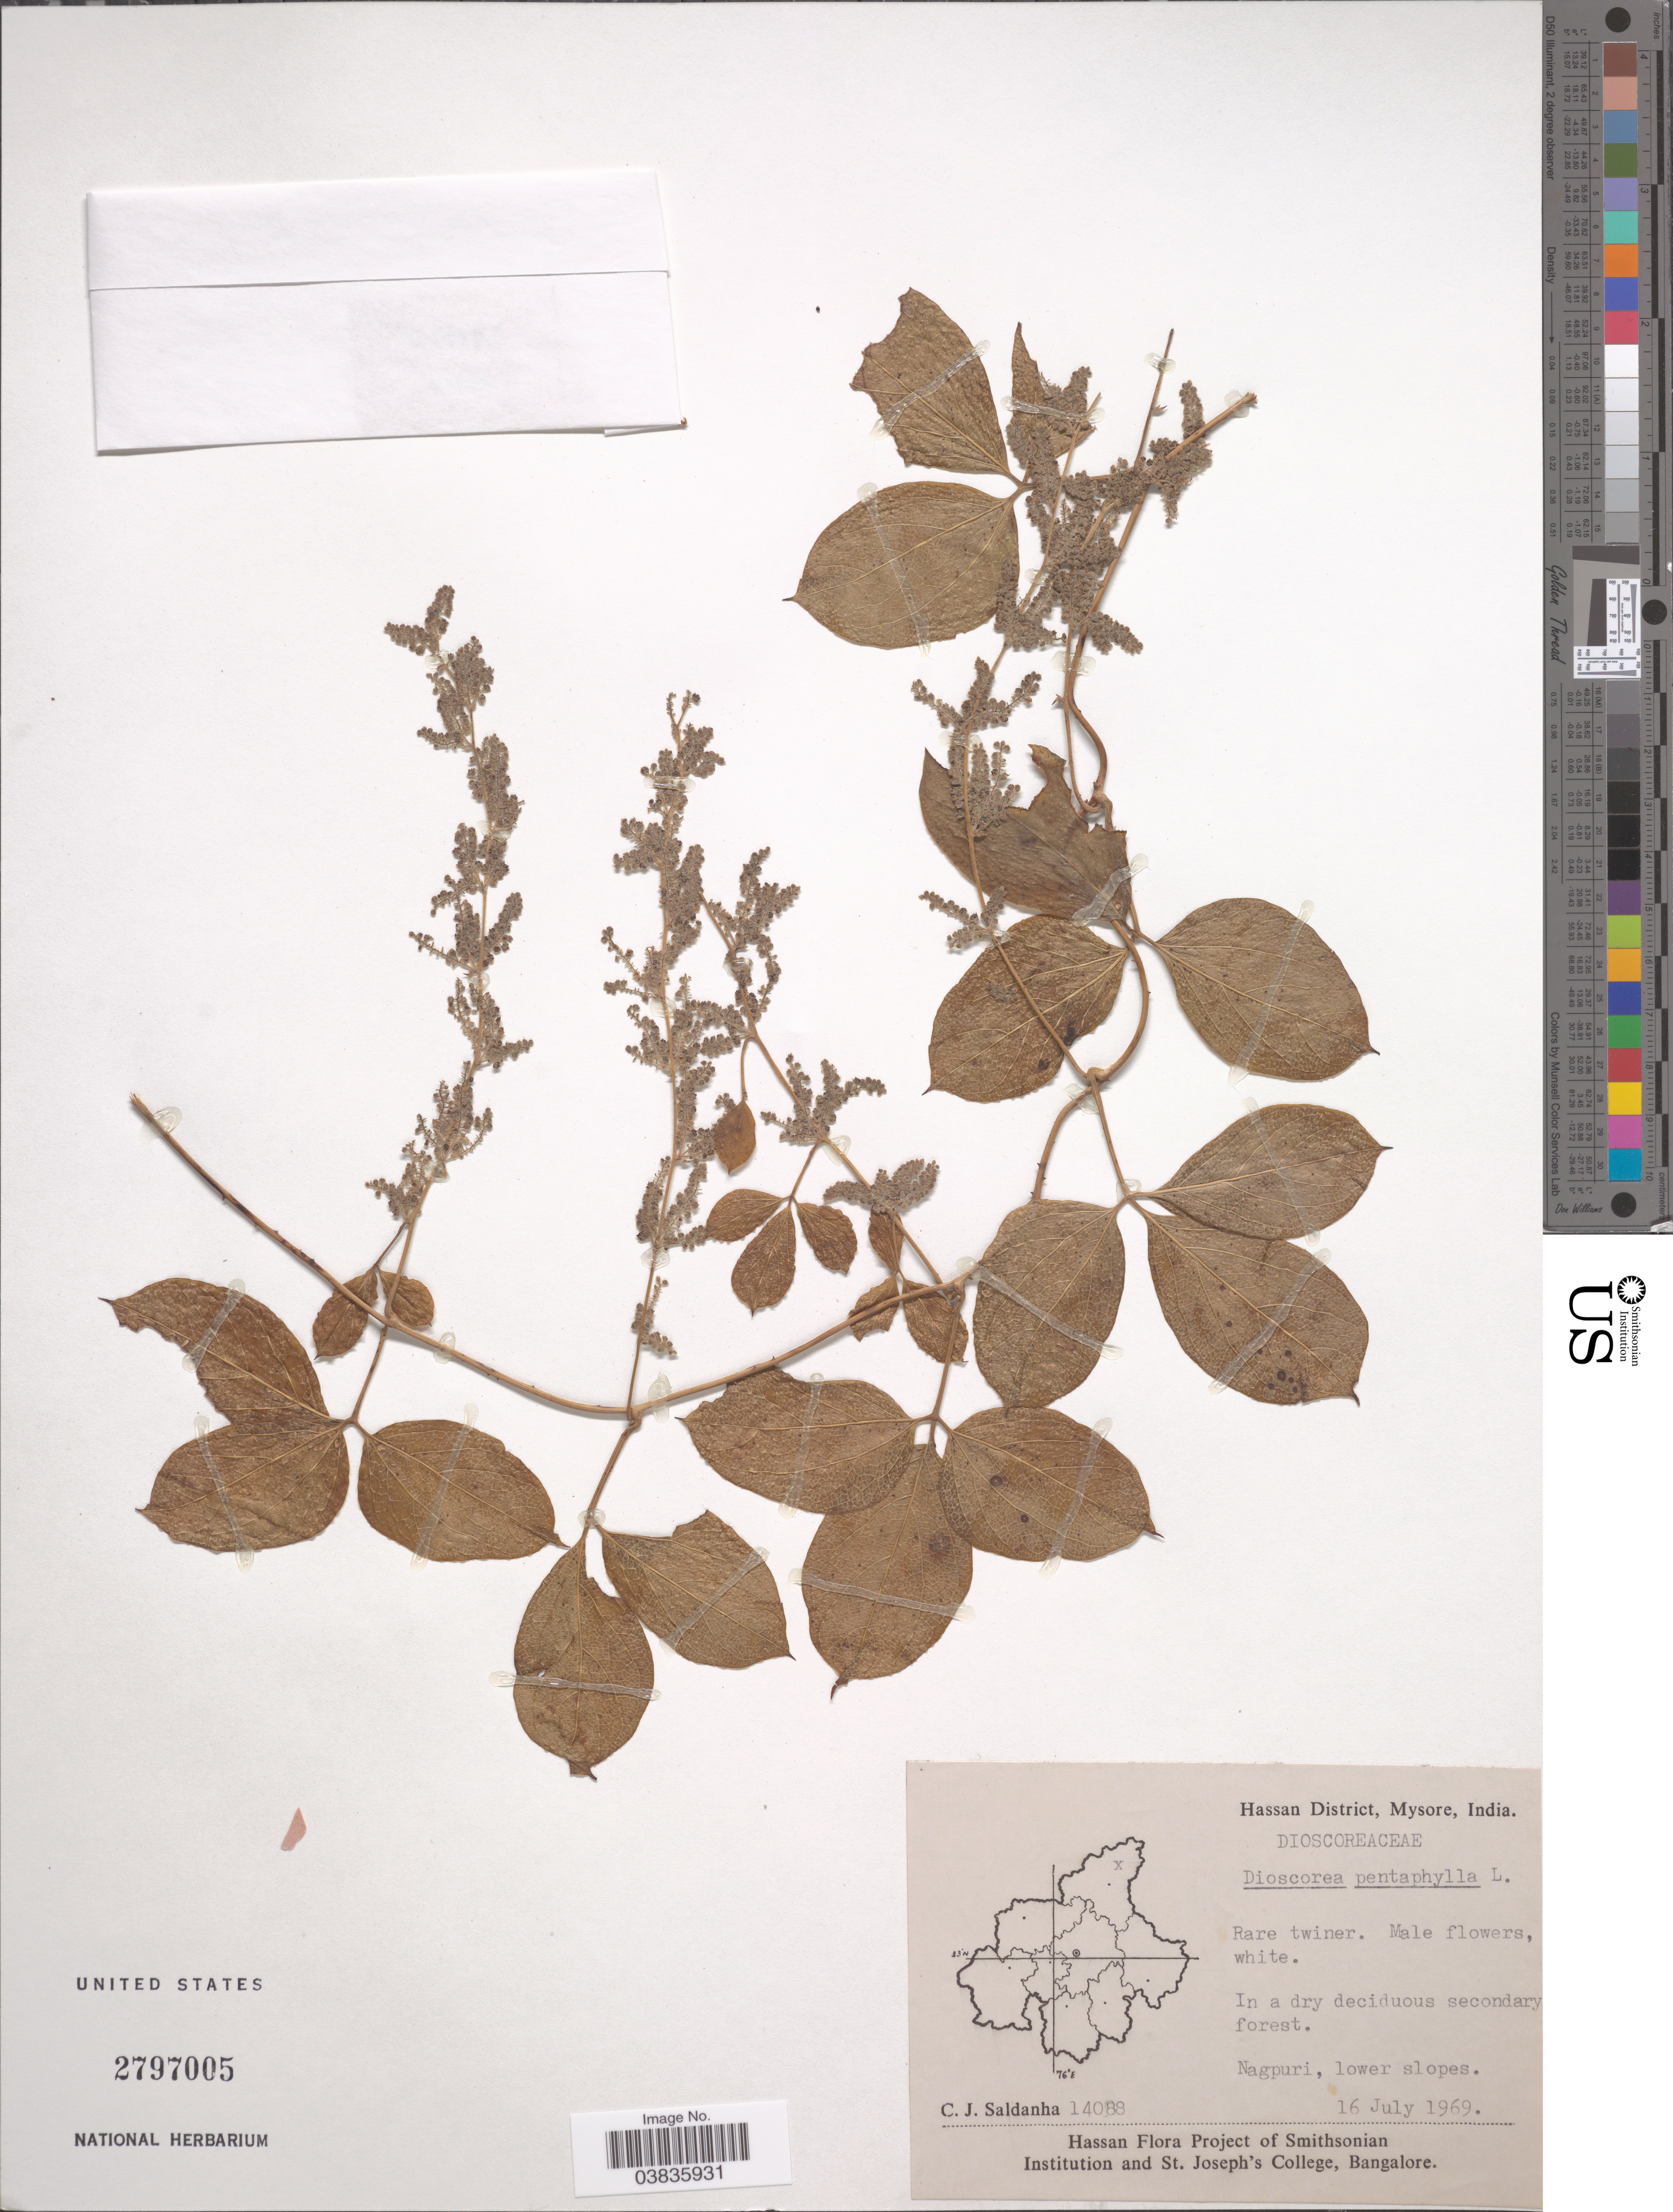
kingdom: Plantae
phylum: Tracheophyta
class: Liliopsida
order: Dioscoreales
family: Dioscoreaceae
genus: Dioscorea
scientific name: Dioscorea pentaphylla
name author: L.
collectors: C. J. Saldanha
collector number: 14088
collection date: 1969-07-16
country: India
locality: Hassan District, Mysore. Nagpuri, lower slopes.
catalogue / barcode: US 2797005